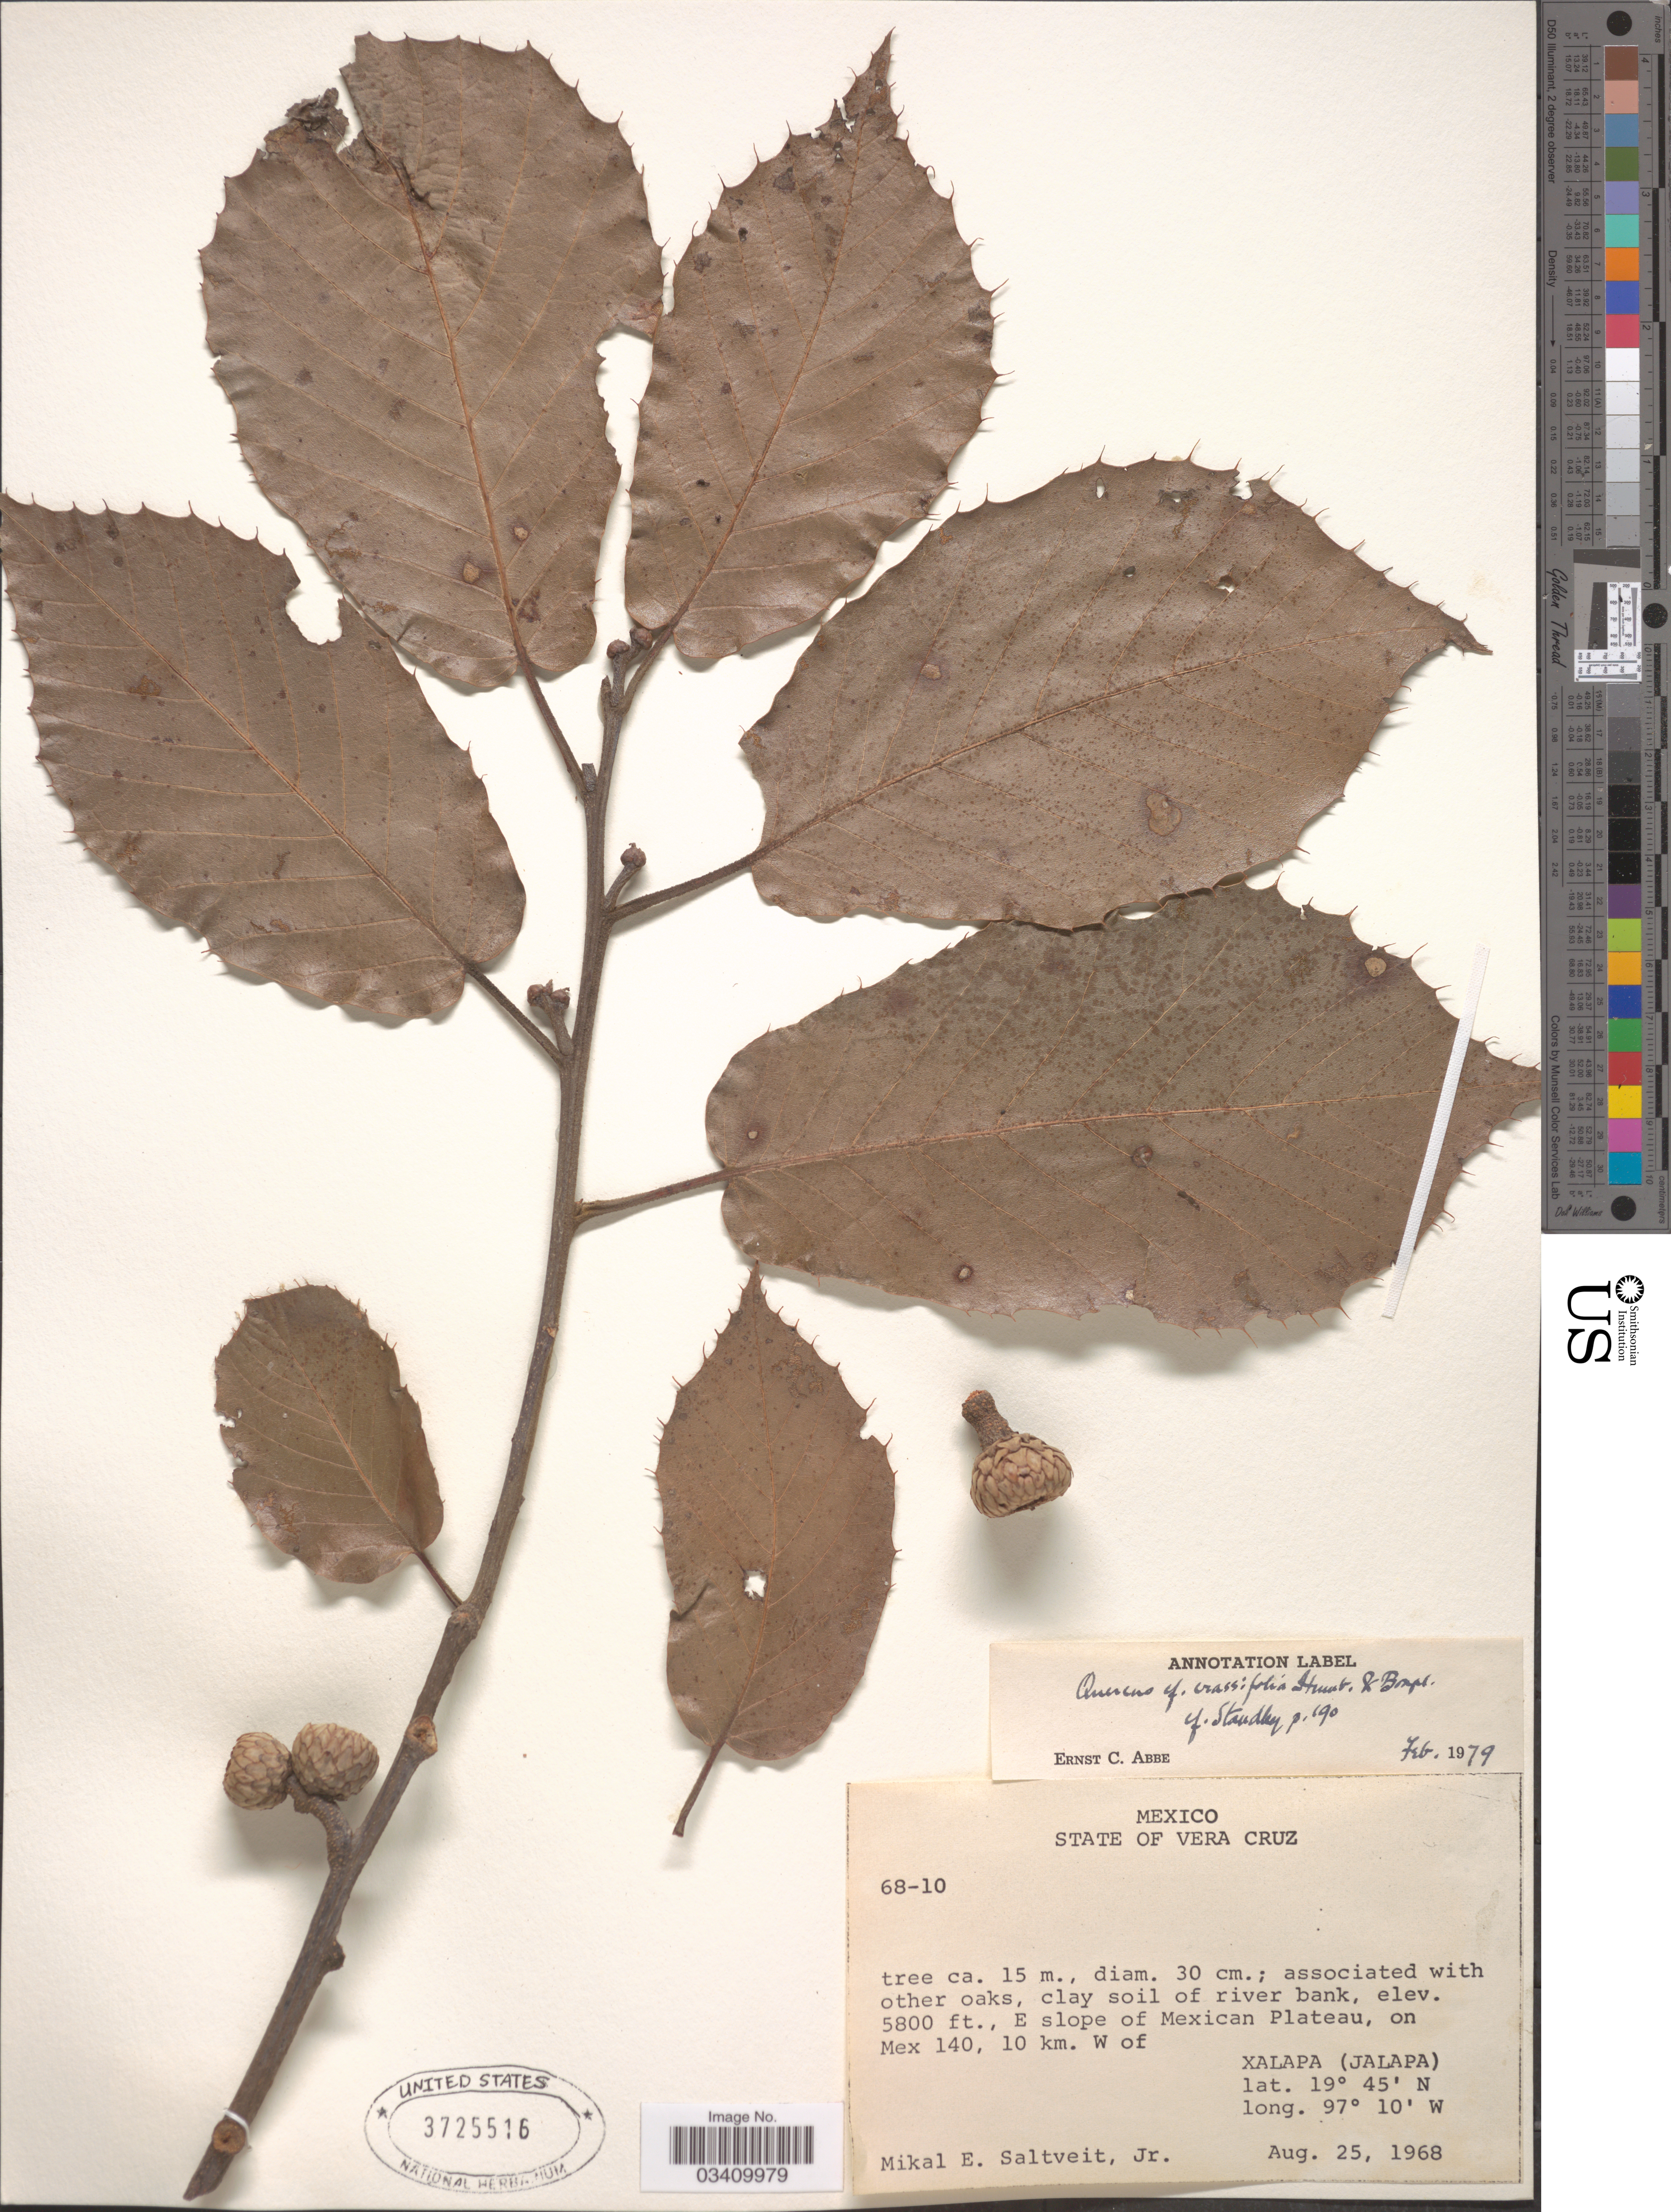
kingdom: Plantae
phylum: Tracheophyta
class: Magnoliopsida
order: Fagales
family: Fagaceae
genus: Quercus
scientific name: Quercus crassifolia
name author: Humb. & Bonpl.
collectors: M. Saltveit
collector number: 68-10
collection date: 1968-08-25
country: Mexico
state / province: Veracruz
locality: State of Vera Cruz. E slope of Mexican Plateau, on Mex 140, 10 km. W of Xalapa (Jalapa).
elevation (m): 1768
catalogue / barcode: US 3725516